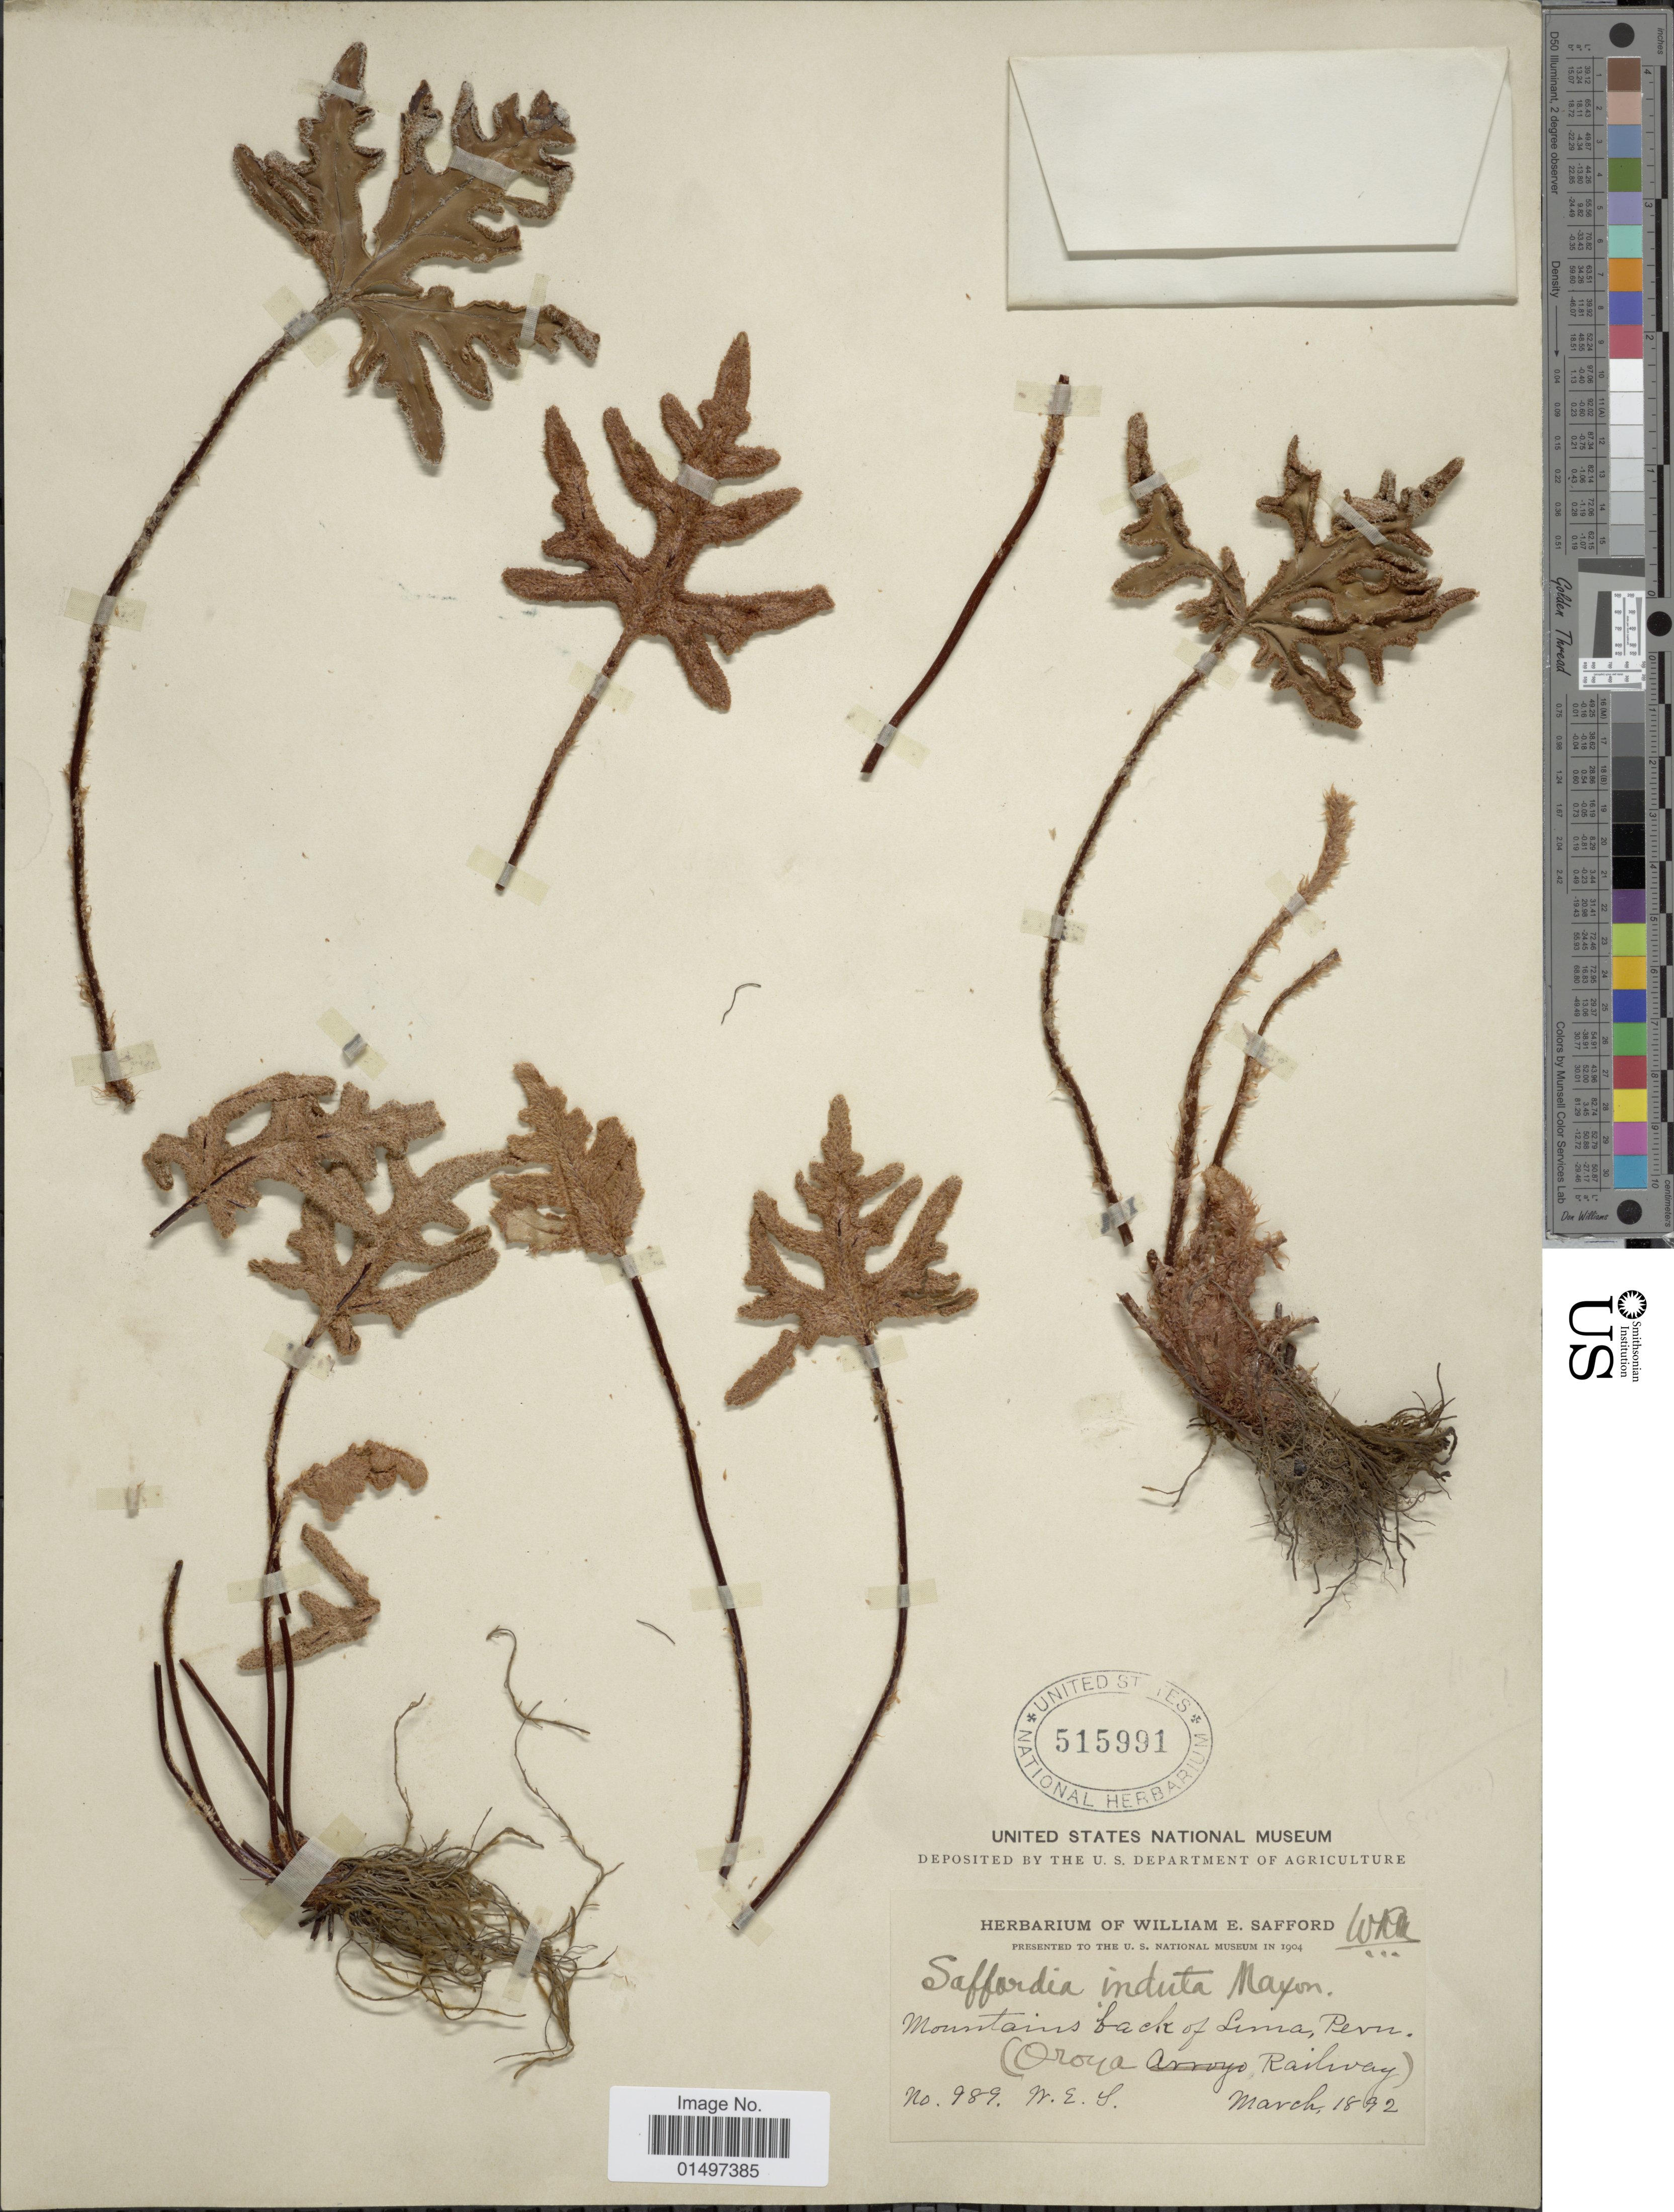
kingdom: Plantae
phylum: Tracheophyta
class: Polypodiopsida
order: Polypodiales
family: Pteridaceae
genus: Trachypteris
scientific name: Trachypteris induta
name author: (Maxon) R.M. Tryon & A.F. Tryon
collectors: W. E. Safford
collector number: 989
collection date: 1892-03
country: Peru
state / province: Lima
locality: Mountains back of Lima. (Oroya Railway).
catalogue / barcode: US 515991